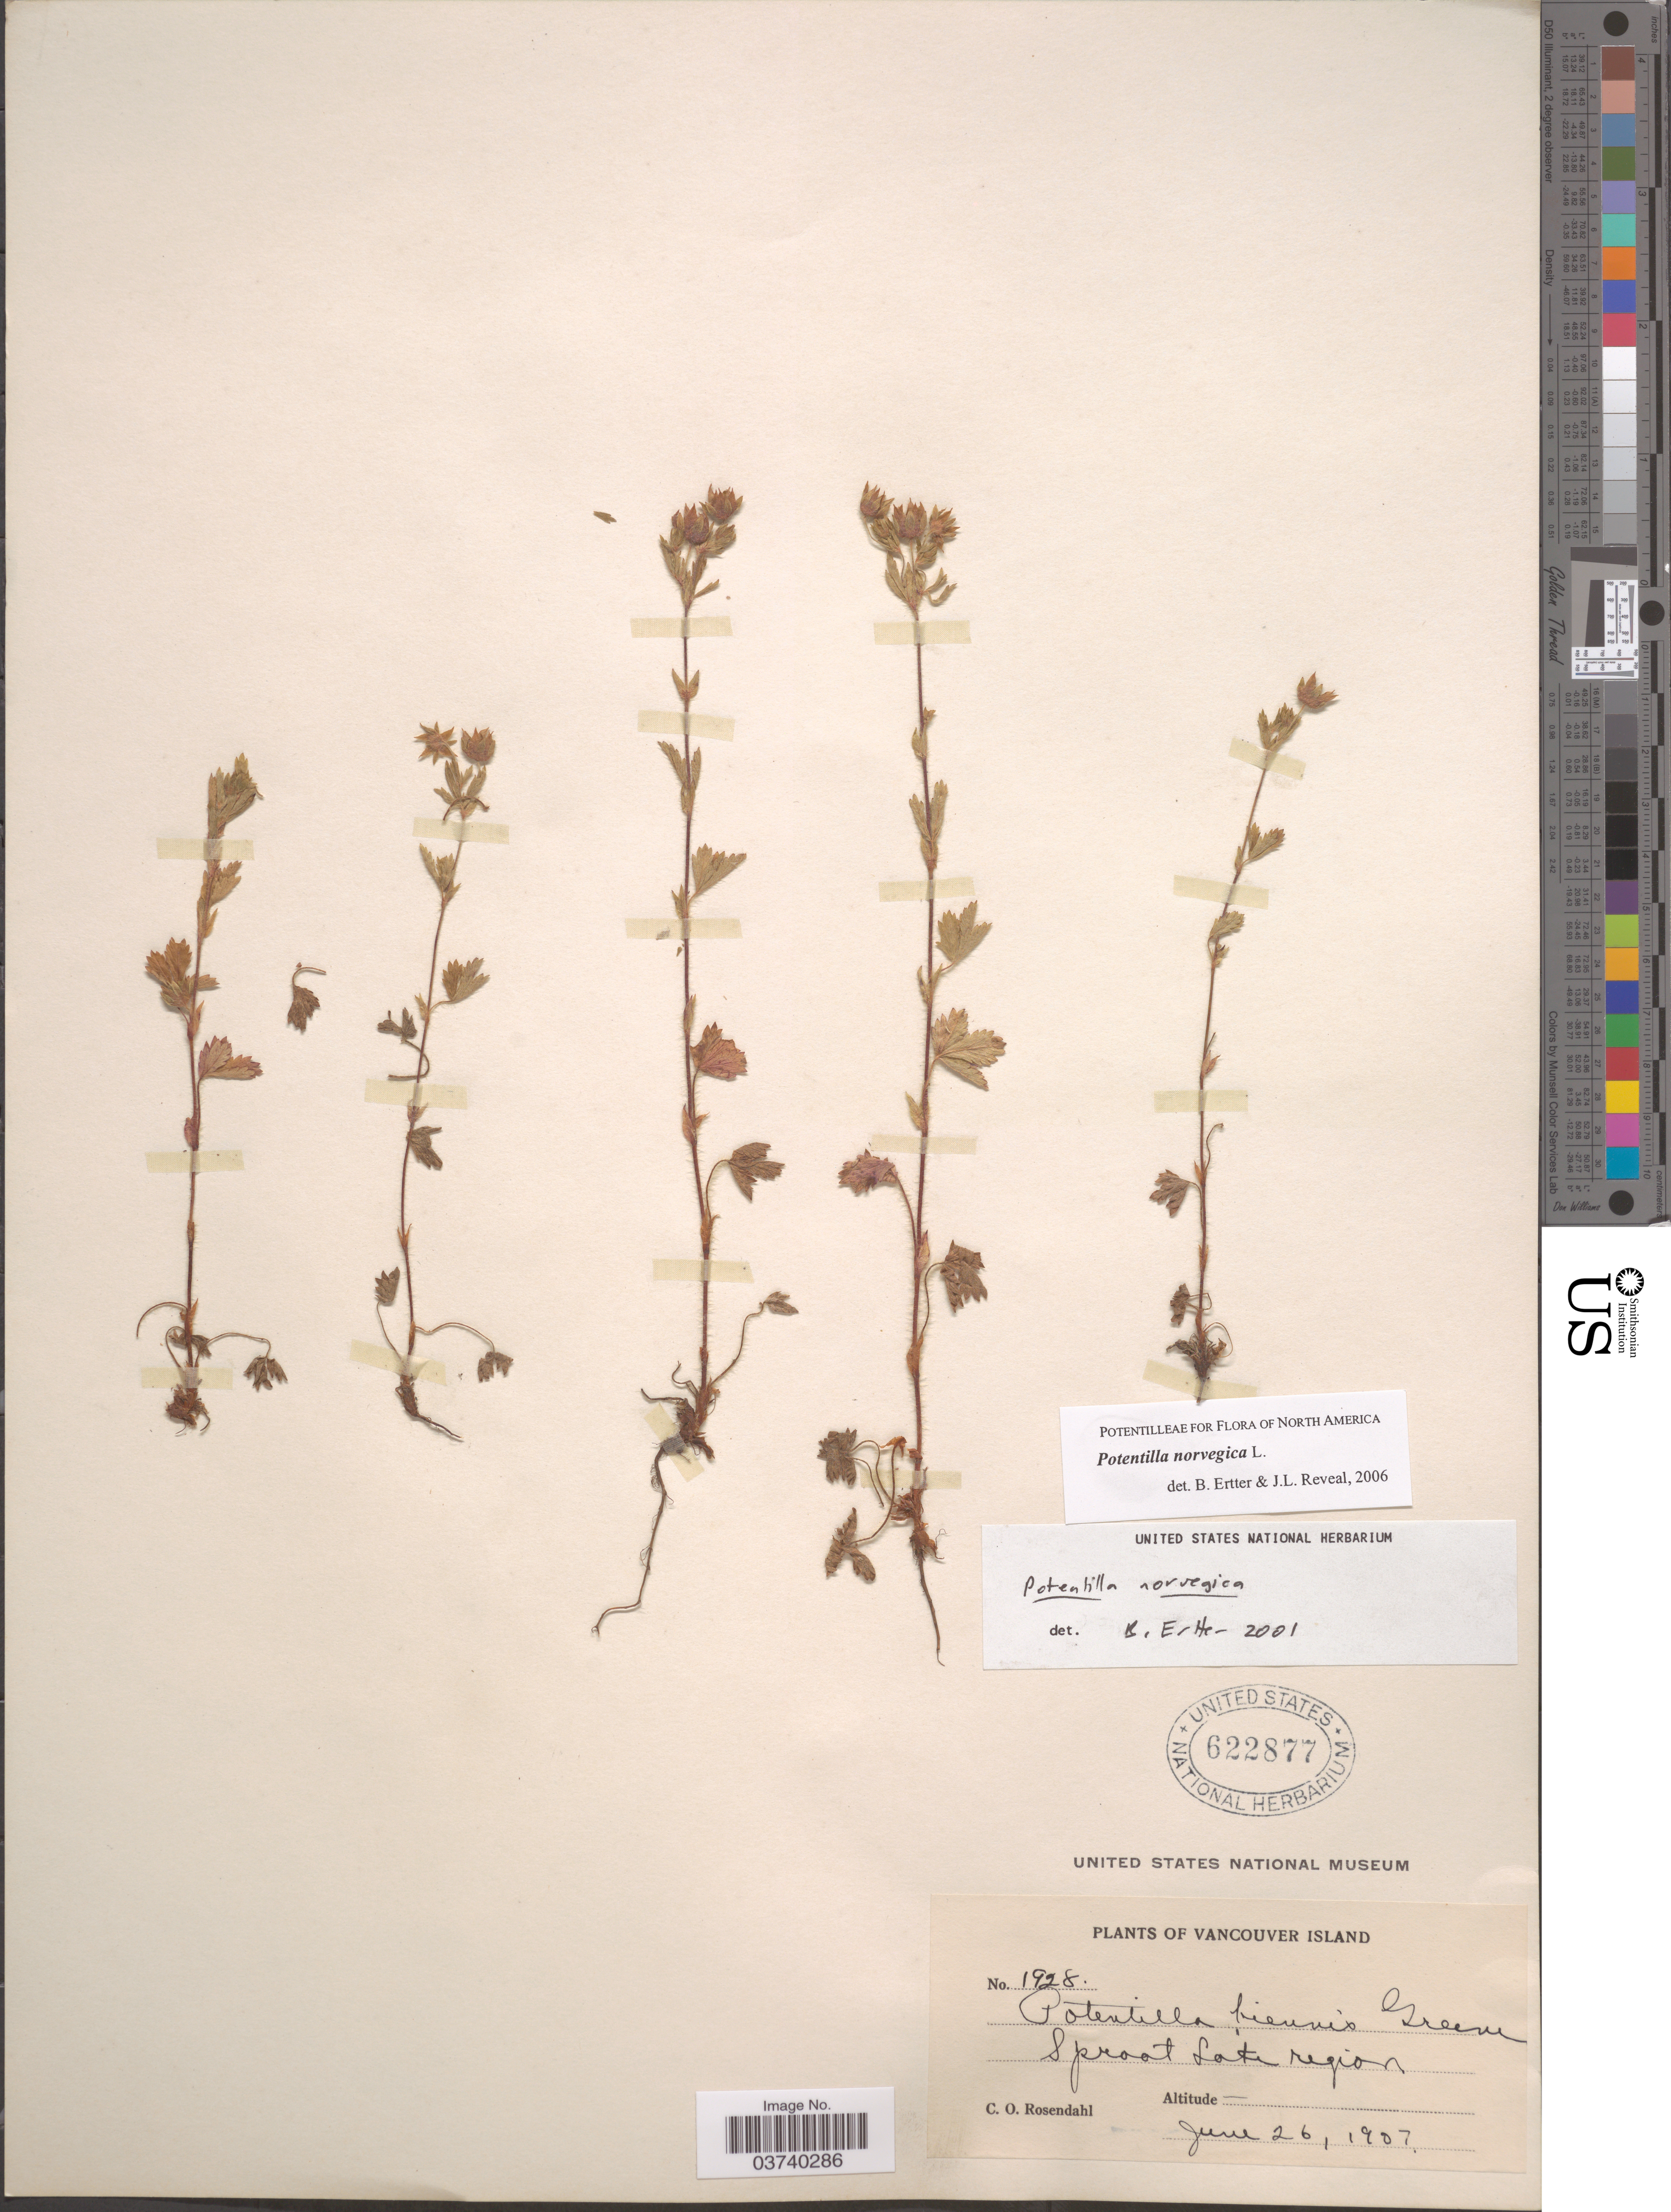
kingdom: Plantae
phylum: Tracheophyta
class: Magnoliopsida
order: Rosales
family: Rosaceae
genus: Potentilla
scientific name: Potentilla norvegica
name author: L.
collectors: C. O. Rosendahl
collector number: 1928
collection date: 1907-06-26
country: Canada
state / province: British Columbia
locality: Vancouver Island. Sproat Lake region.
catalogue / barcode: US 622877